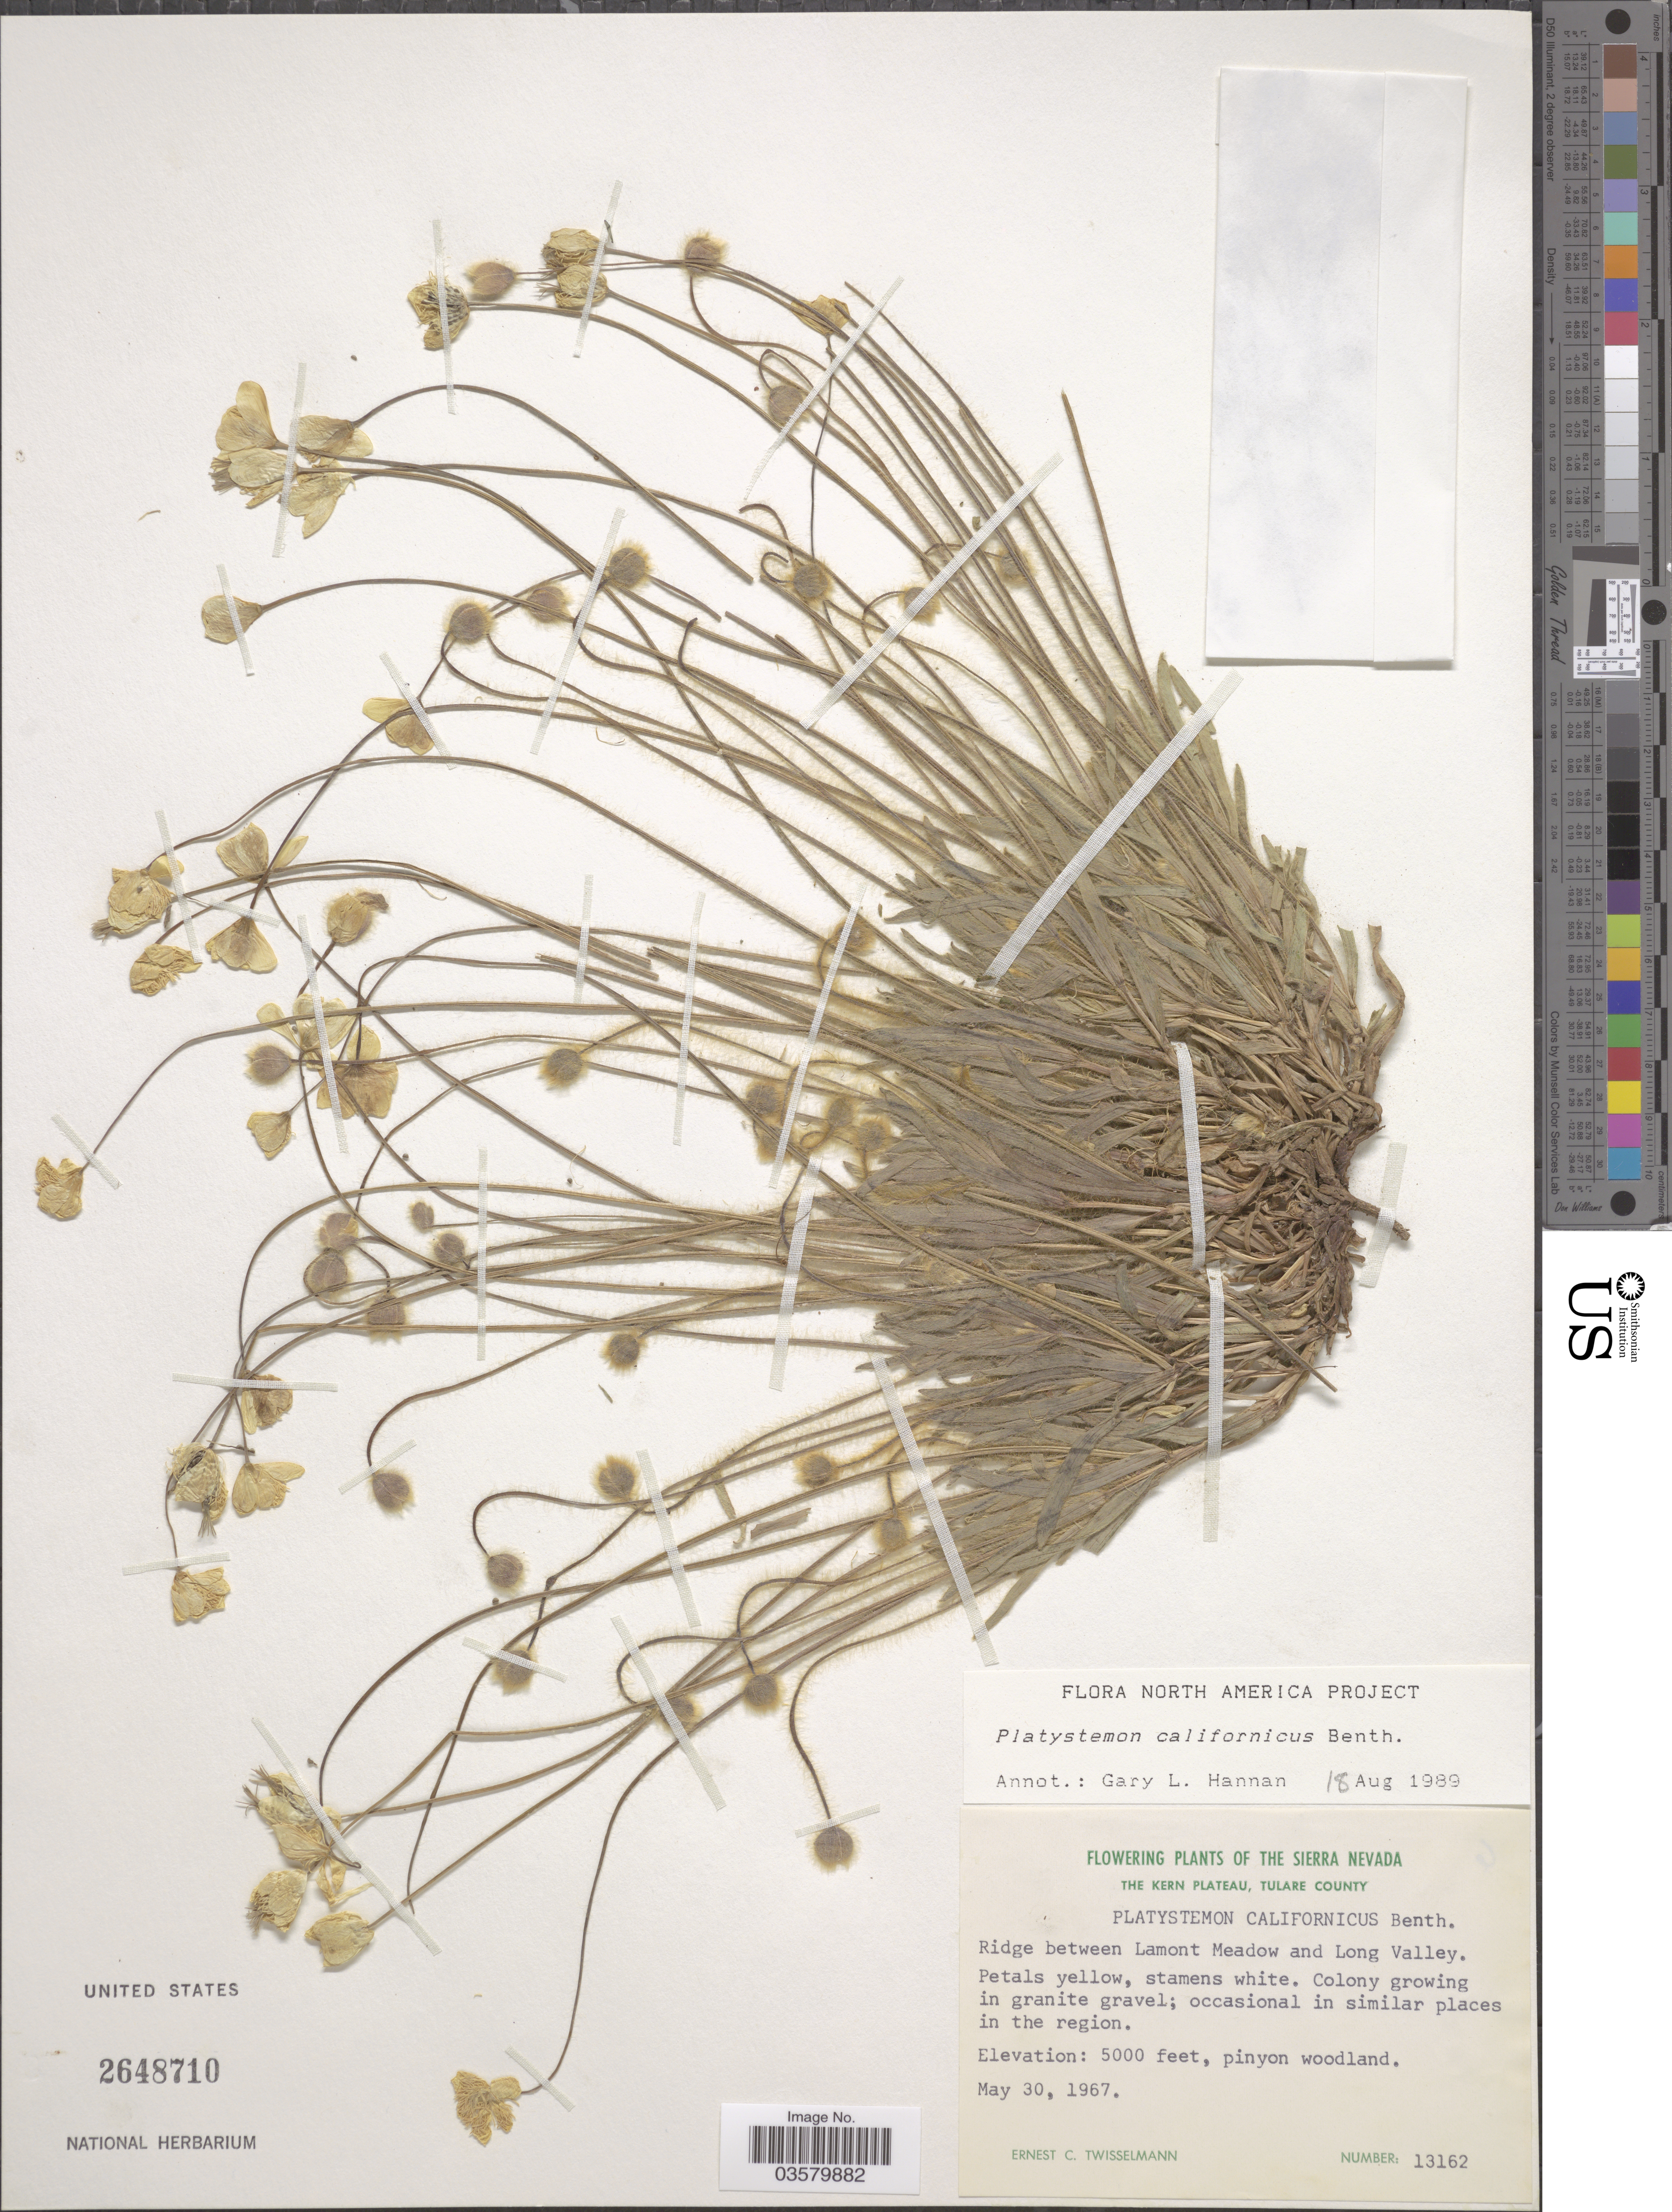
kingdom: Plantae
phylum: Tracheophyta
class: Magnoliopsida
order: Ranunculales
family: Papaveraceae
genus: Platystemon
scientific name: Platystemon californicus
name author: Benth.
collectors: E. Twisselmann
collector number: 13162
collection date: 1967-05-30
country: United States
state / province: California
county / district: Tulare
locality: The Sierra Nevada. The Kern Plateau, Tulare County. Ridge between Lamont Meadow and Long Valley.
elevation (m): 1524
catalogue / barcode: US 2648710